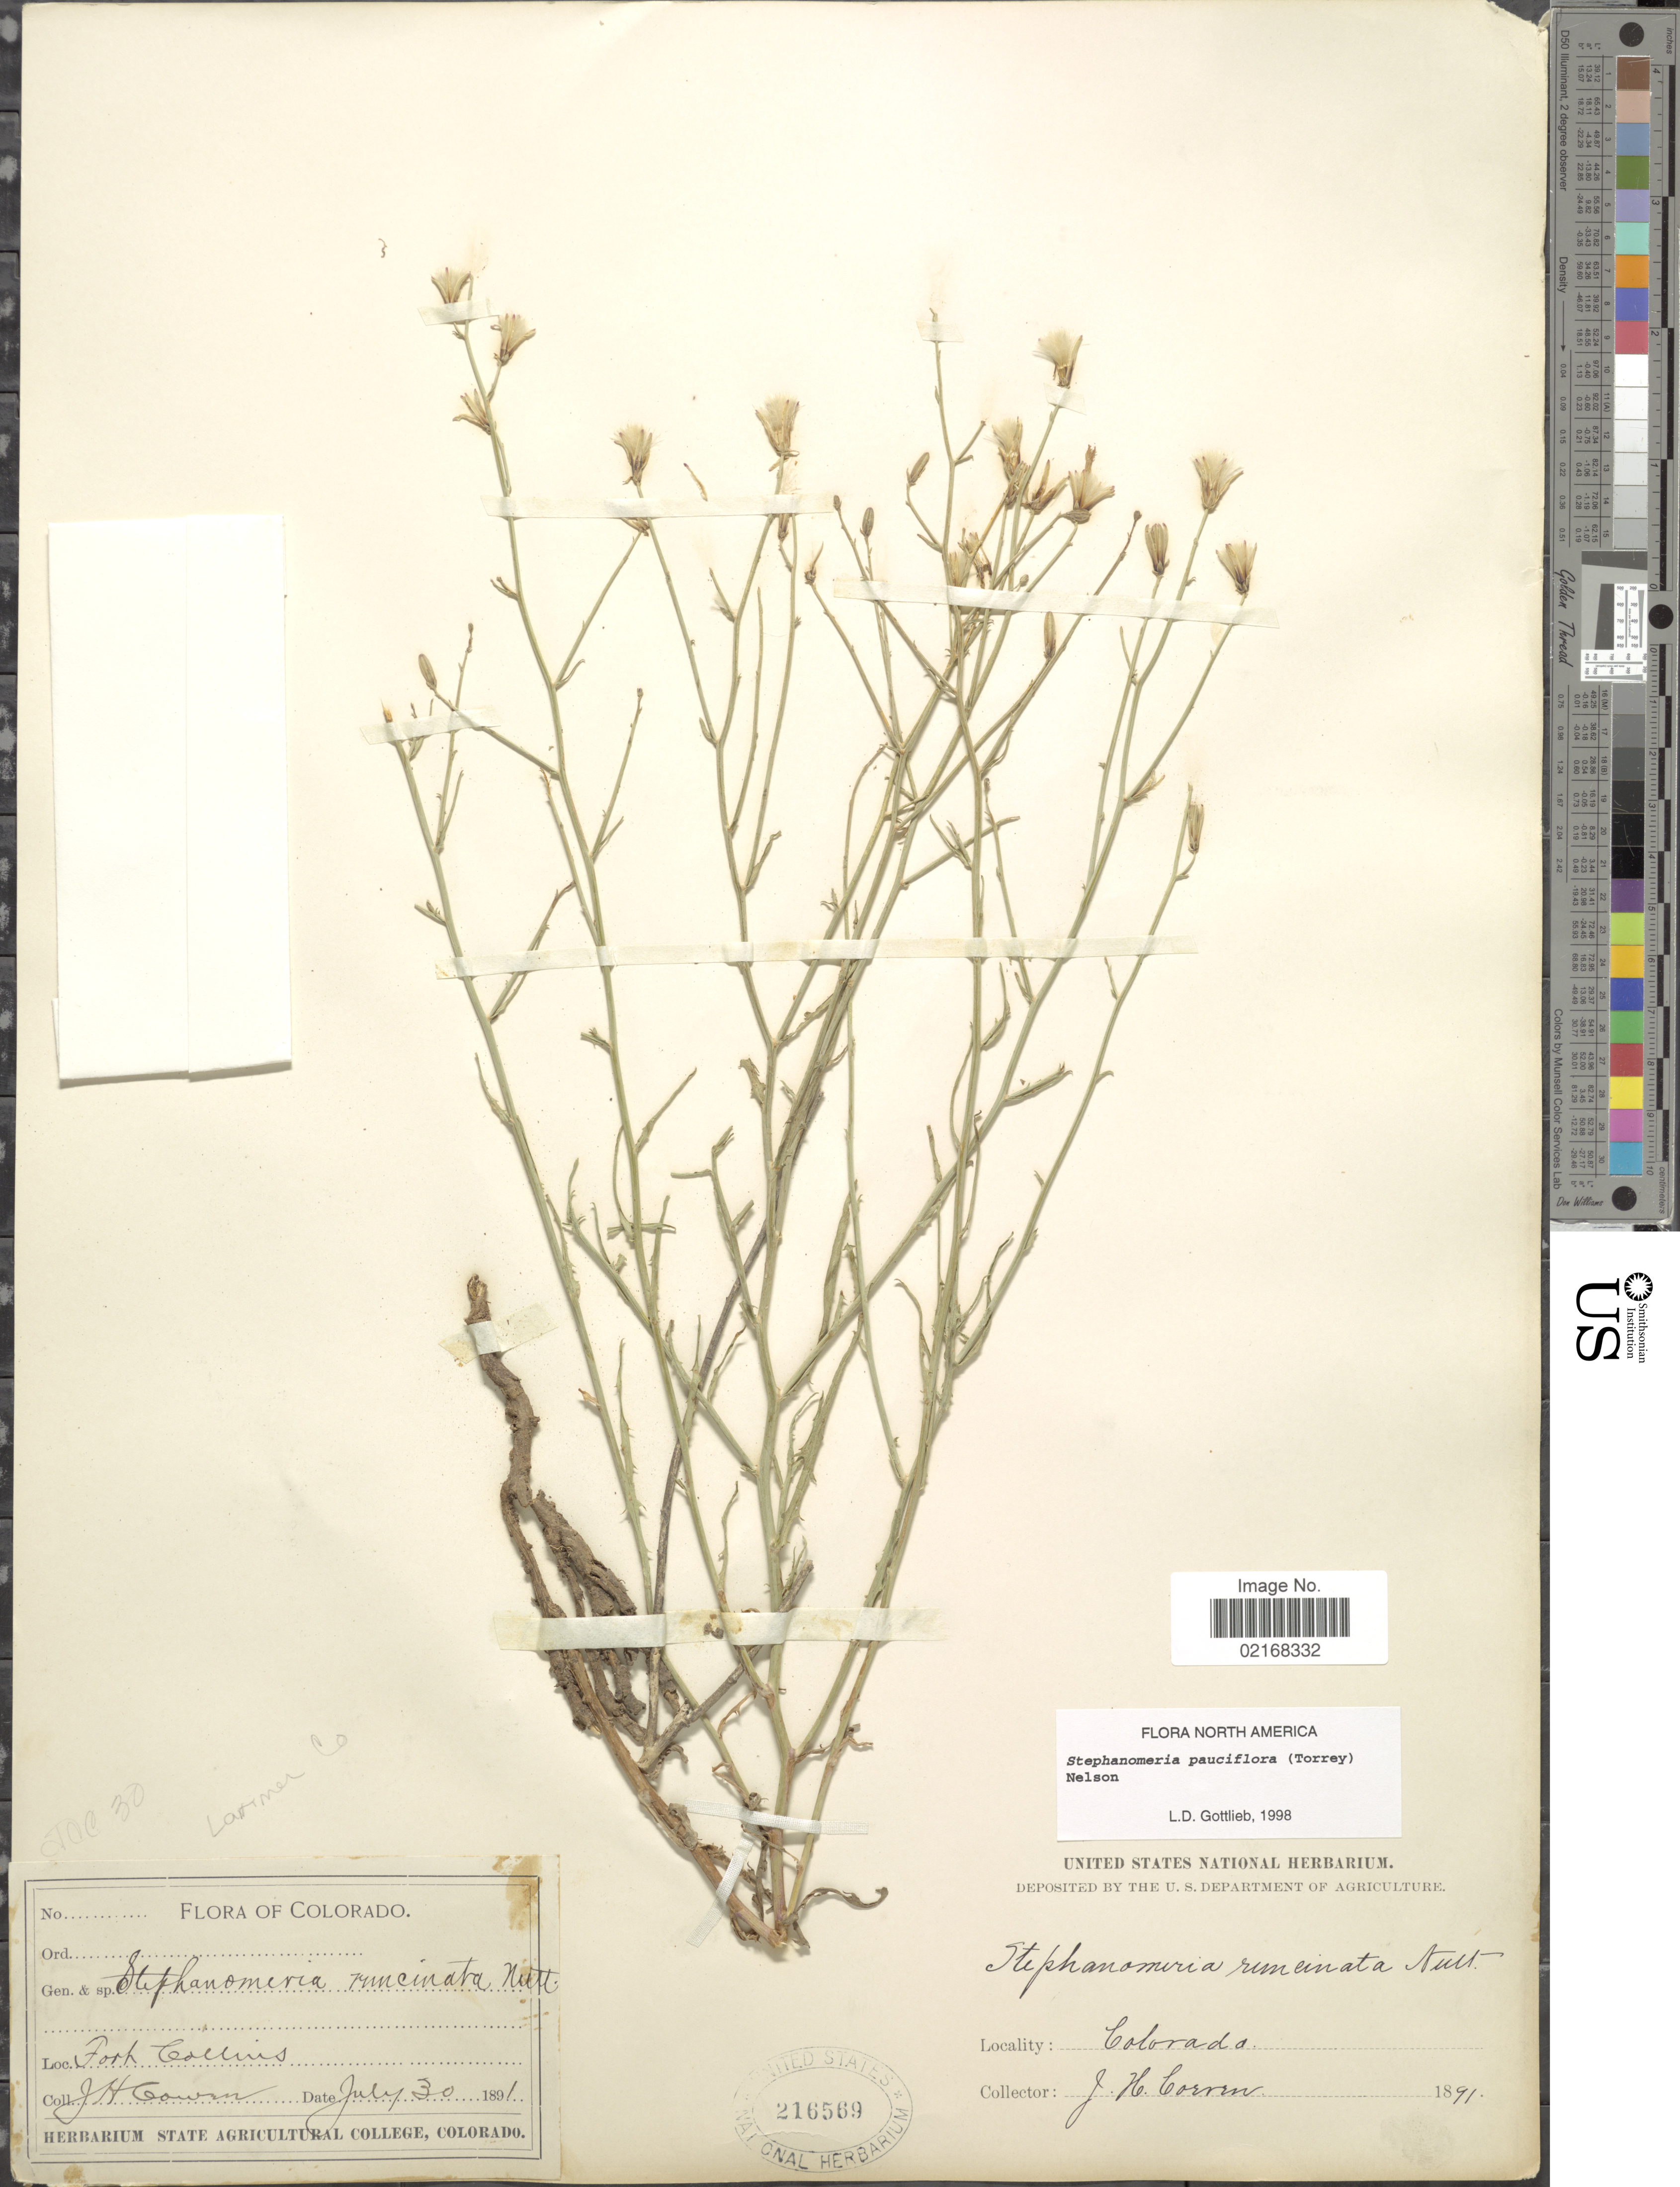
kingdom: Plantae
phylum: Tracheophyta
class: Magnoliopsida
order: Asterales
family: Asteraceae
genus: Stephanomeria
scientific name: Stephanomeria pauciflora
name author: (Torr.) A. Nelson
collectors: J. H. Cowan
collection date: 1891-07-30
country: United States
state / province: Colorado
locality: Fort Collins. Larimer Co.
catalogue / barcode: US 216569